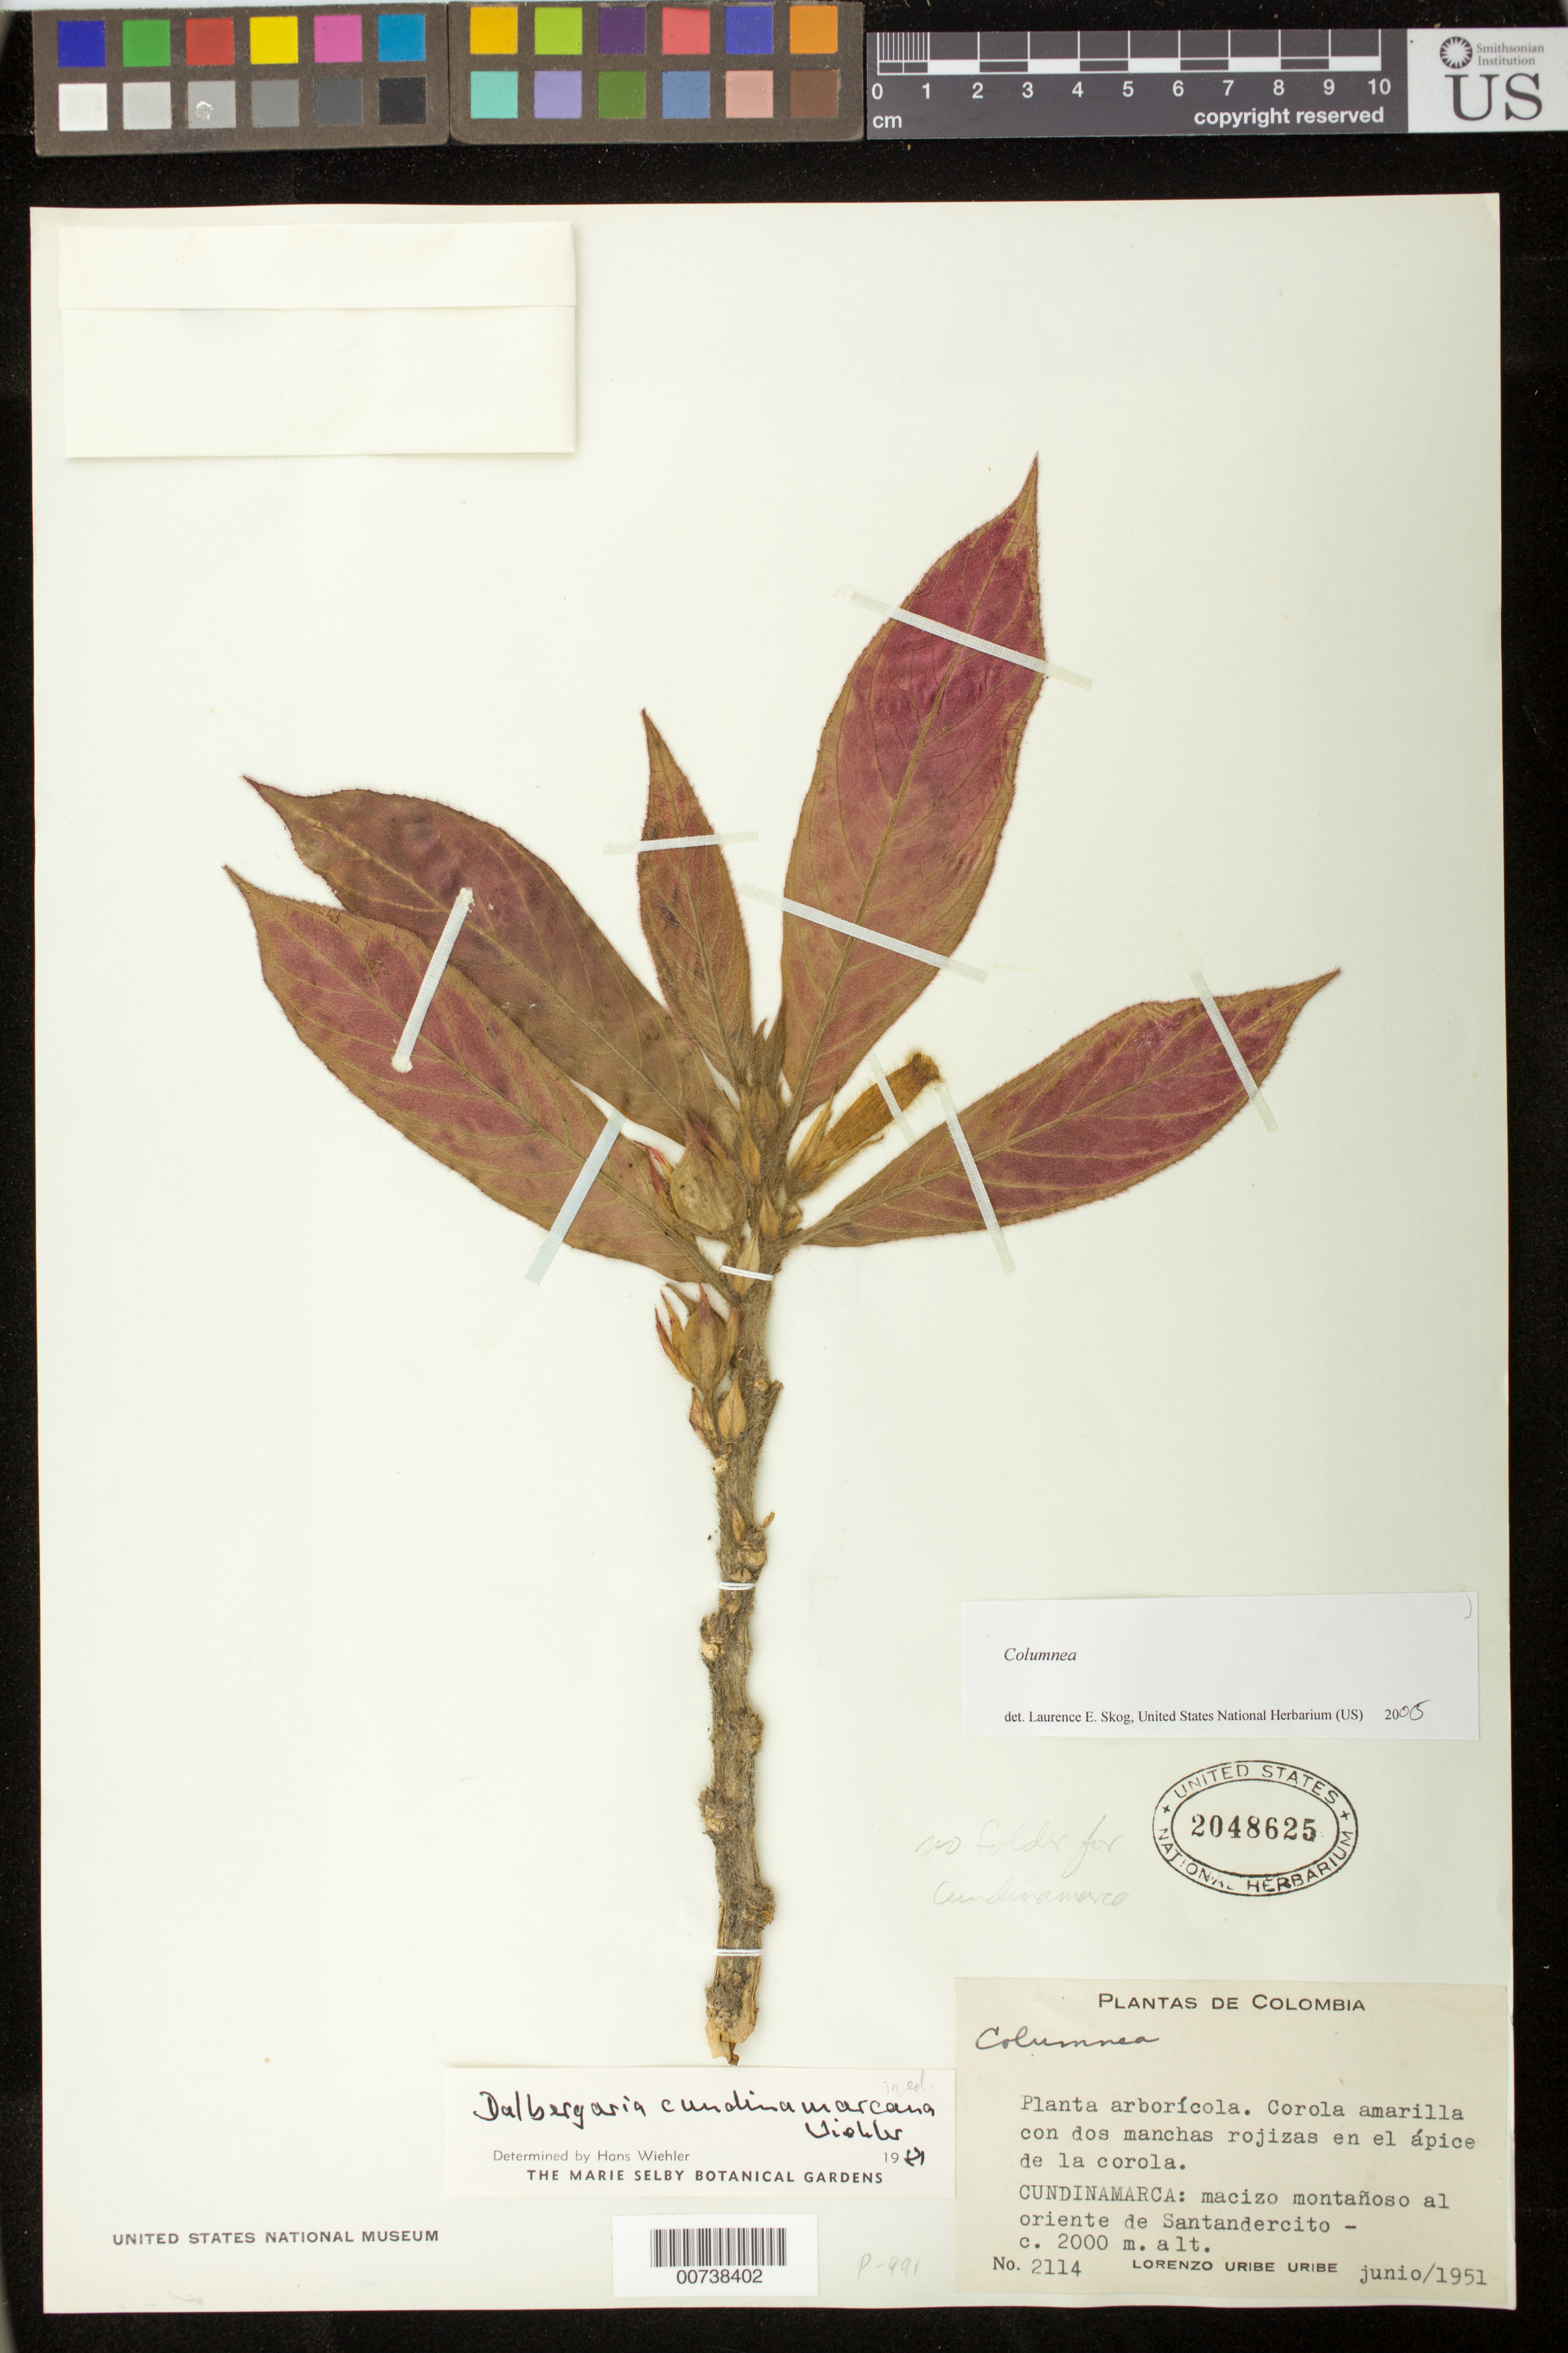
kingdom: Plantae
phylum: Tracheophyta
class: Magnoliopsida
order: Lamiales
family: Gesneriaceae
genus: Columnea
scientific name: Columnea sp.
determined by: Skog, Laurence E.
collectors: L. Uribe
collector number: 2114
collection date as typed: Jun 1951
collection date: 1951-06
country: Colombia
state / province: Cundinamarca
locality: Cundinamarca: macizo montañoso al oriente de Santandercito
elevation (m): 2000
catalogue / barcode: US 2048625